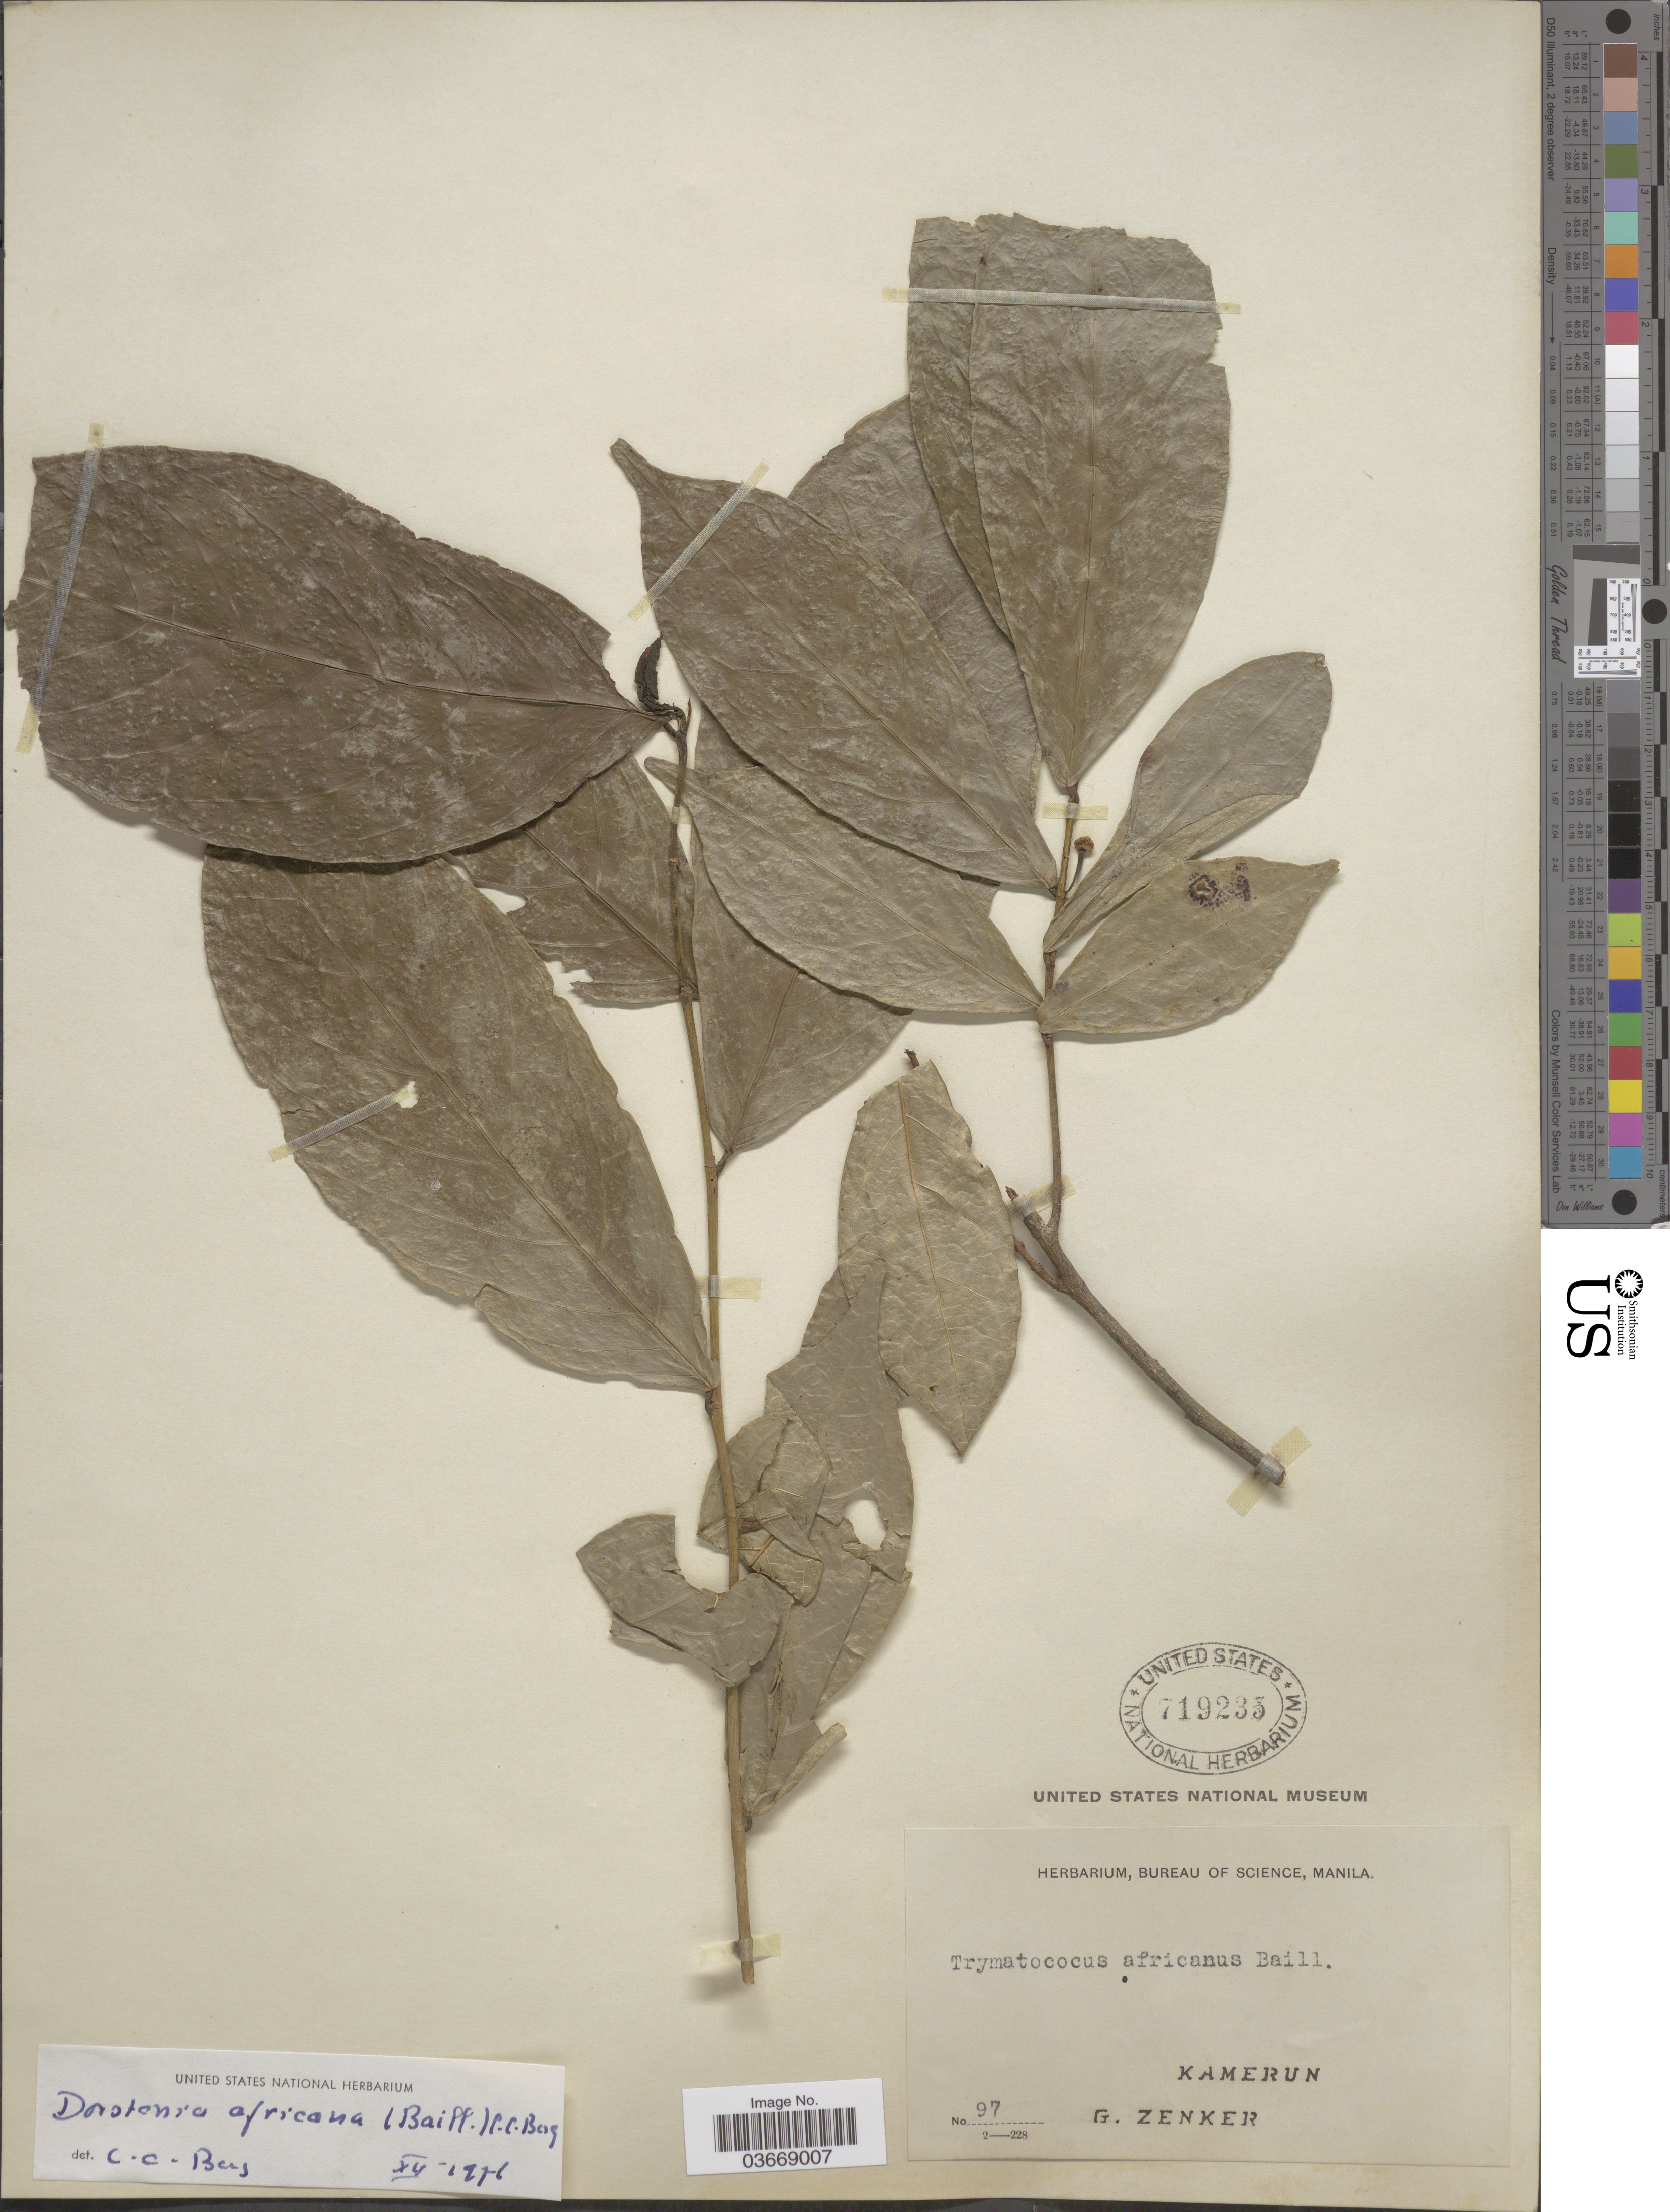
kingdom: Plantae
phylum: Tracheophyta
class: Magnoliopsida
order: Rosales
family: Moraceae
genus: Dorstenia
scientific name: Dorstenia africana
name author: (Baill.) C.C. Berg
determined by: Berg, C. C.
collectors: G. A. Zenker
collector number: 97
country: Cameroon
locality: Kamerun.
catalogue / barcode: US 719235